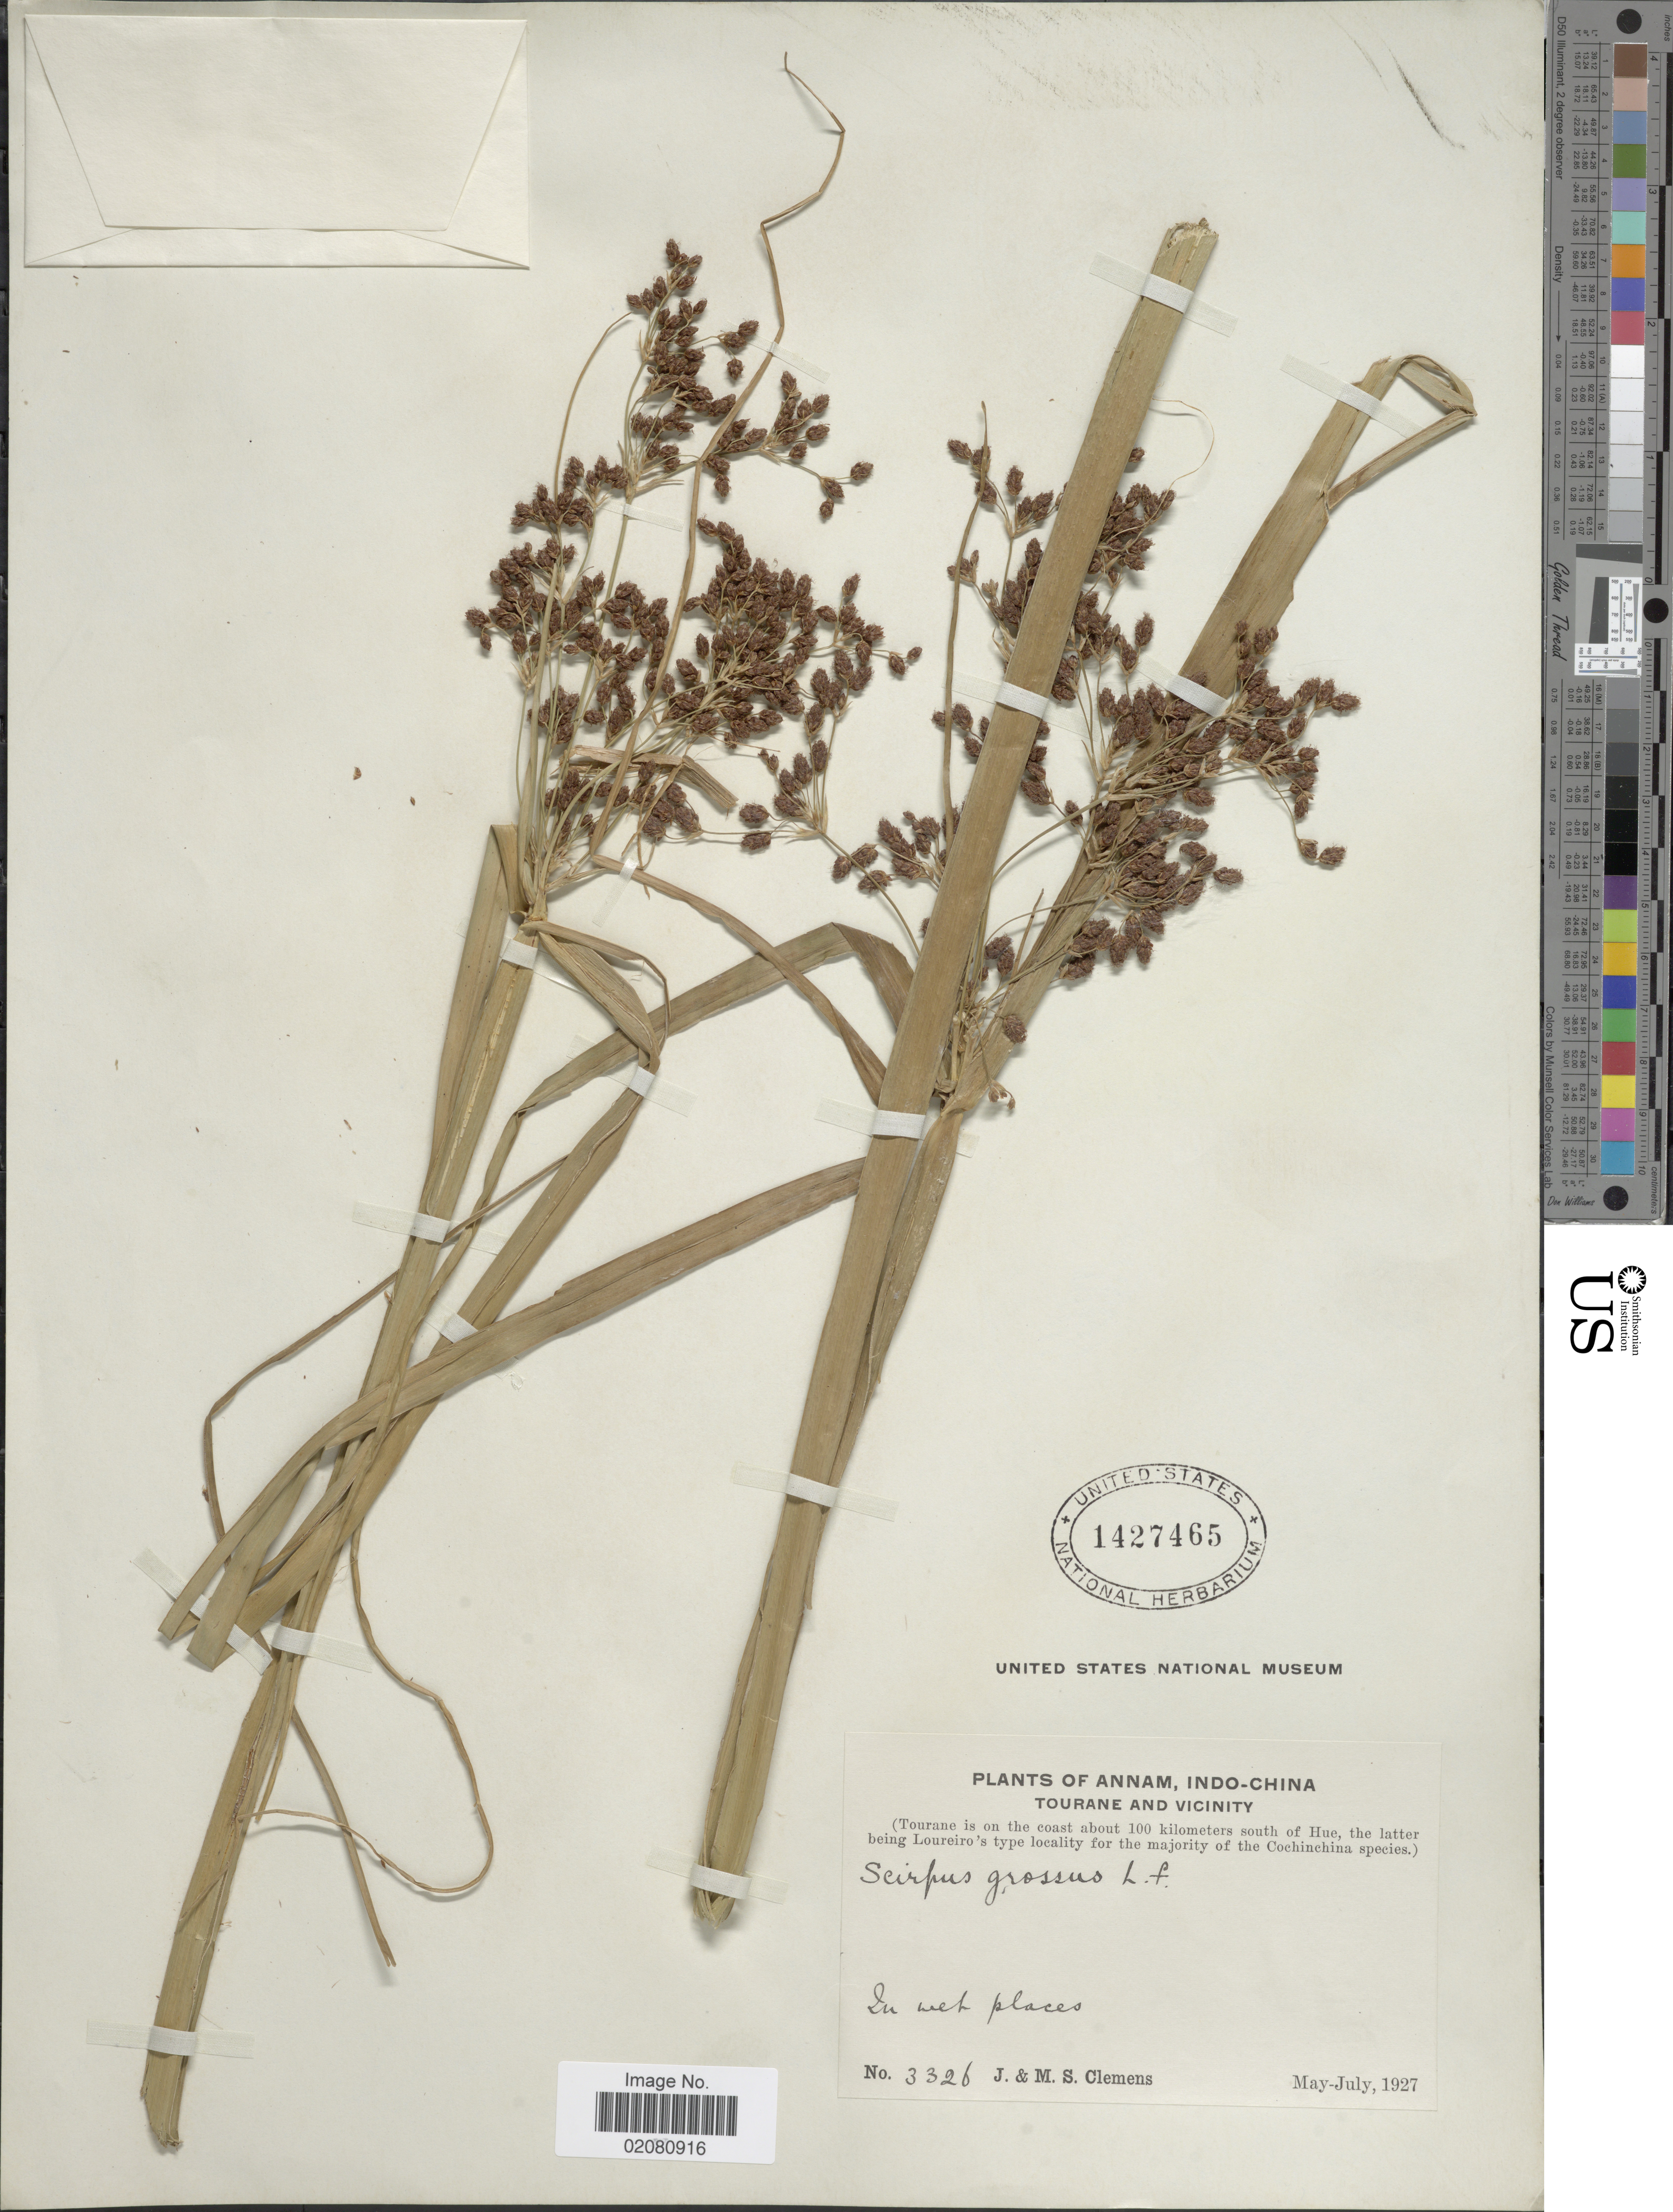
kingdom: Plantae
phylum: Tracheophyta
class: Liliopsida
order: Poales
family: Cyperaceae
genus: Actinoscirpus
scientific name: Actinoscirpus grossus var. grossus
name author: (L. f.) Goetgh. & D.A. Simpson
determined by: Strong, M. T., (US), Smithsonian Institution - National Museum of Natural History (UNITED STATES)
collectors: J. Clemens & M. S. Clemens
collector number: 3326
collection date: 1927-05/1927-07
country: Vietnam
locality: Annam, Indo-China. Tourane and Vicinity. (Tourane is on the coast about 100 kilometers south of Hue, the latter being Loureiro's type locality for the majority of theCochinchina species)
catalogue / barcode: US 1427465